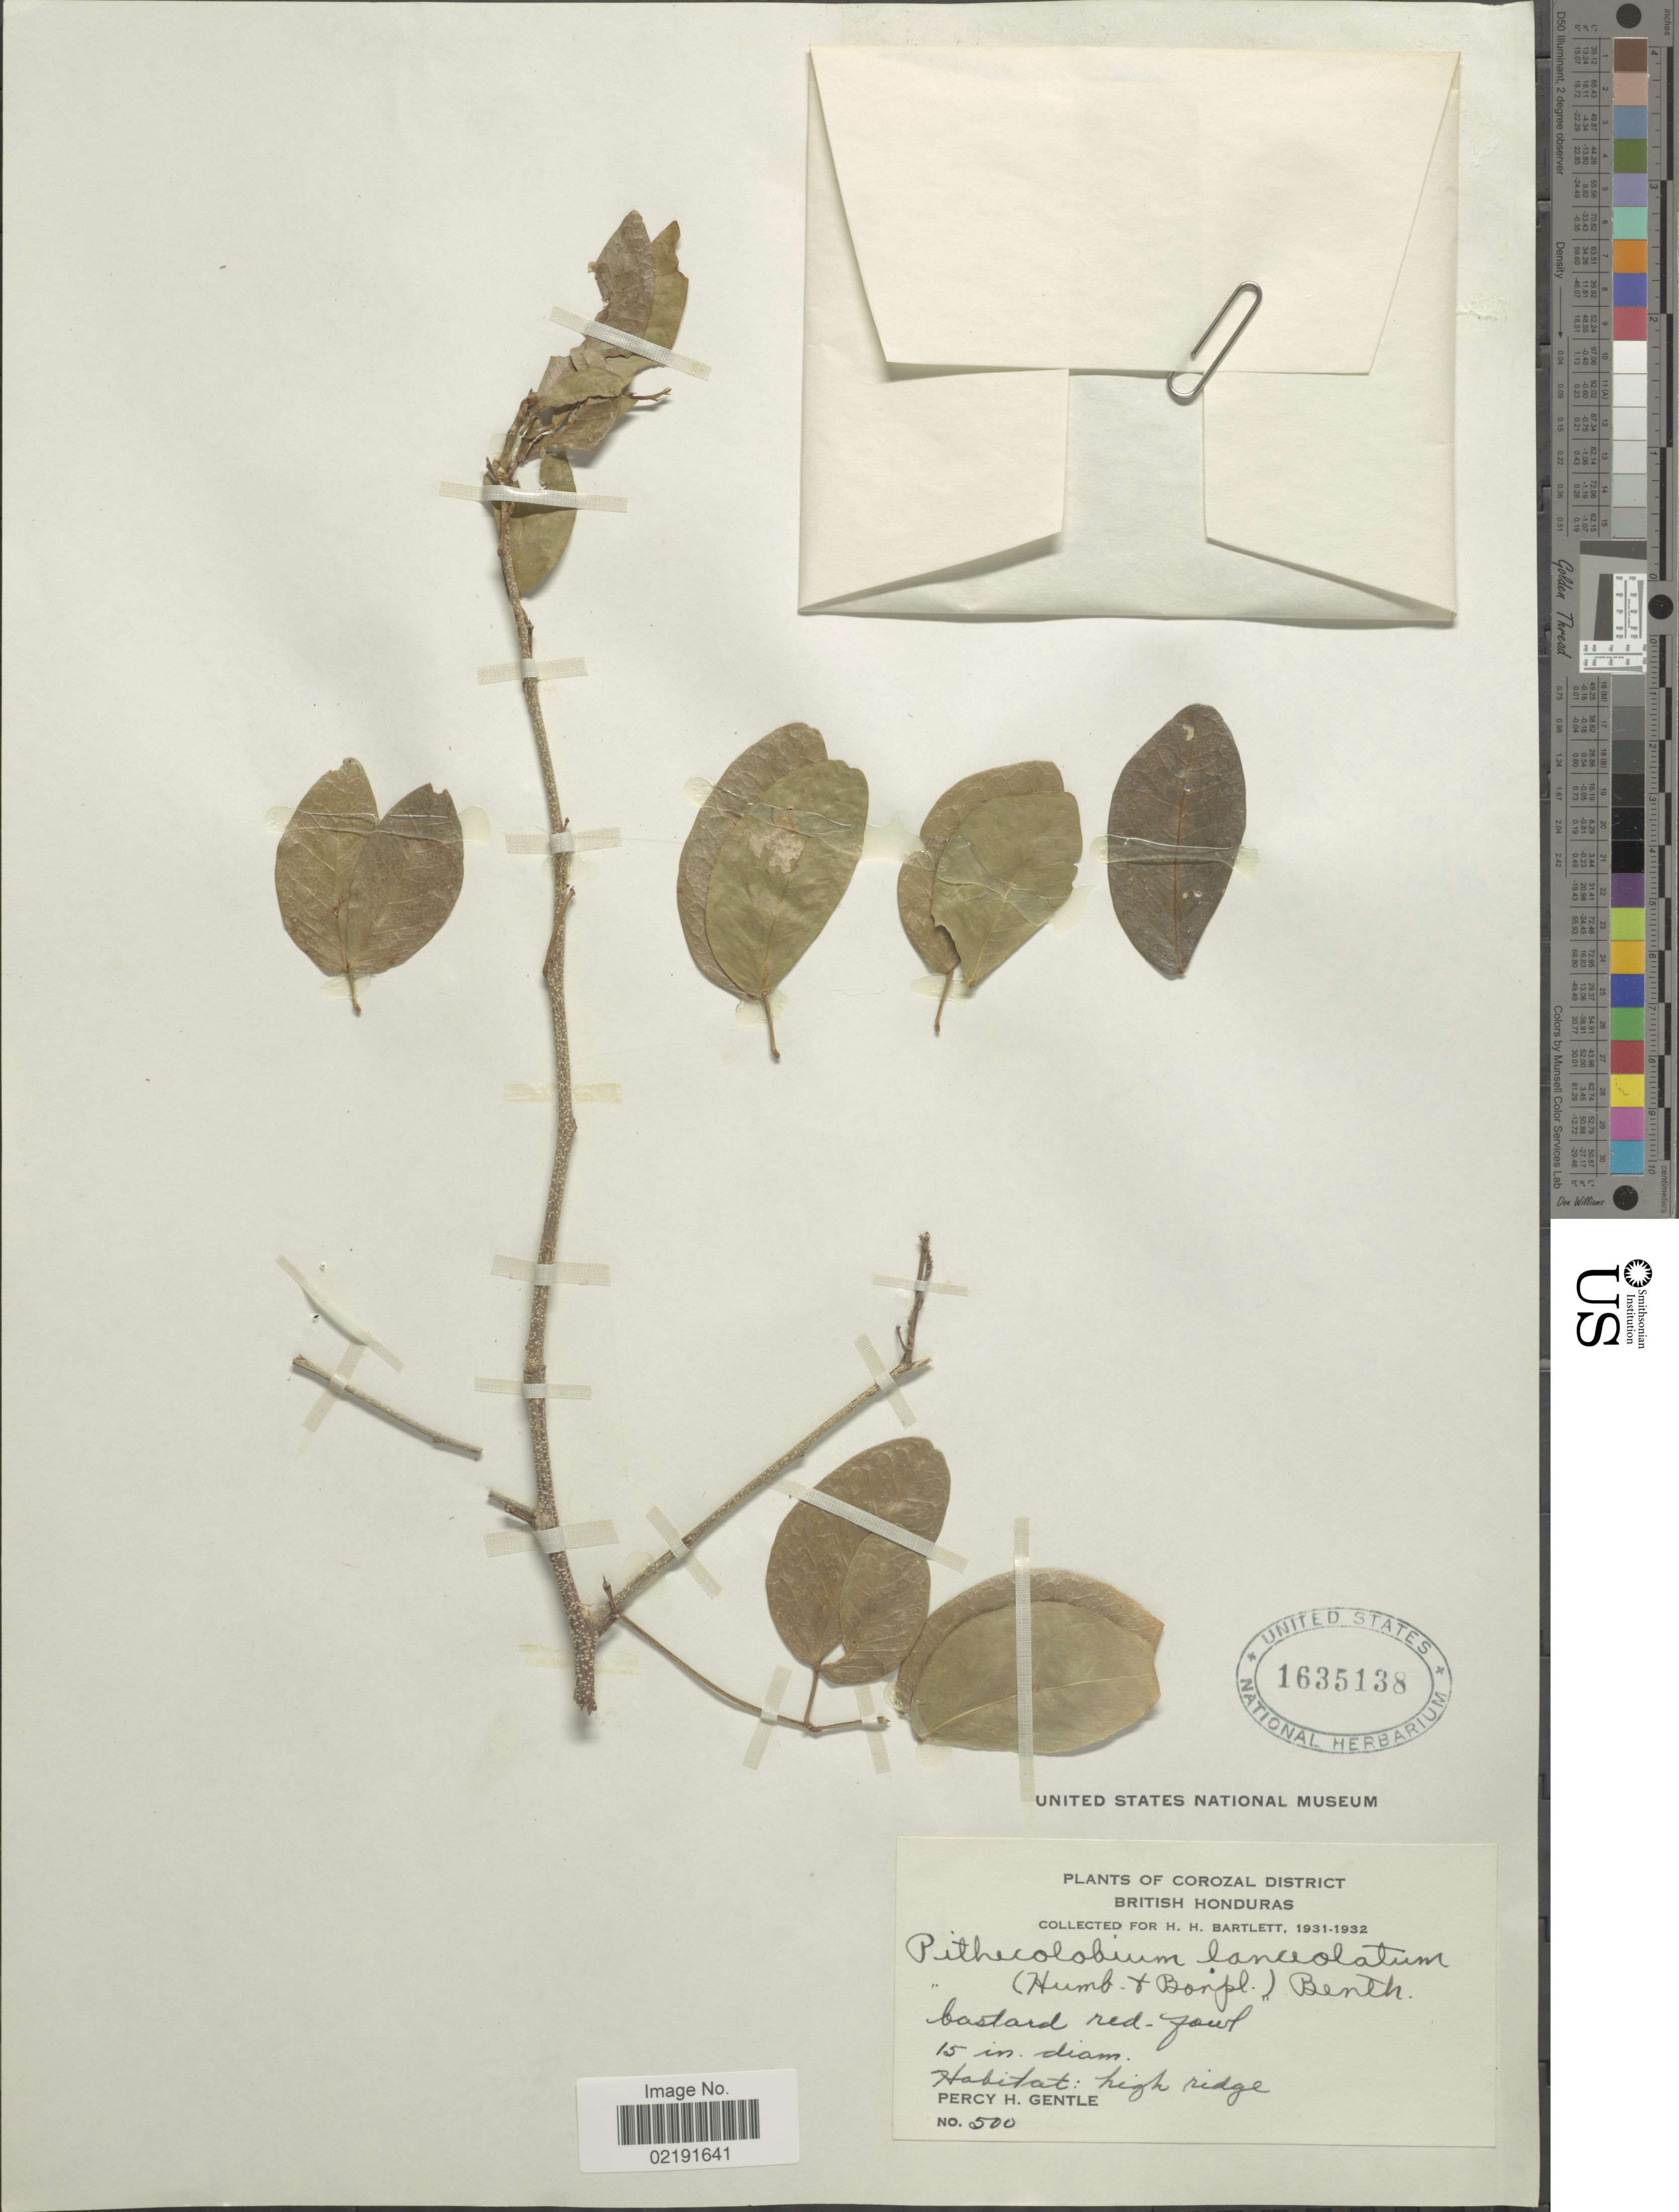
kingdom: Plantae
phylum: Tracheophyta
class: Magnoliopsida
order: Fabales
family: Fabaceae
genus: Pithecellobium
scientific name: Pithecellobium lanceolatum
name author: (Humb. & Bonpl. ex Willd.) Benth.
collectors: P. H. Gentle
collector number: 500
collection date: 1931/1932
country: Belize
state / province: Corozal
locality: Corozal District. British Honduras.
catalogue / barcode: US 1635138